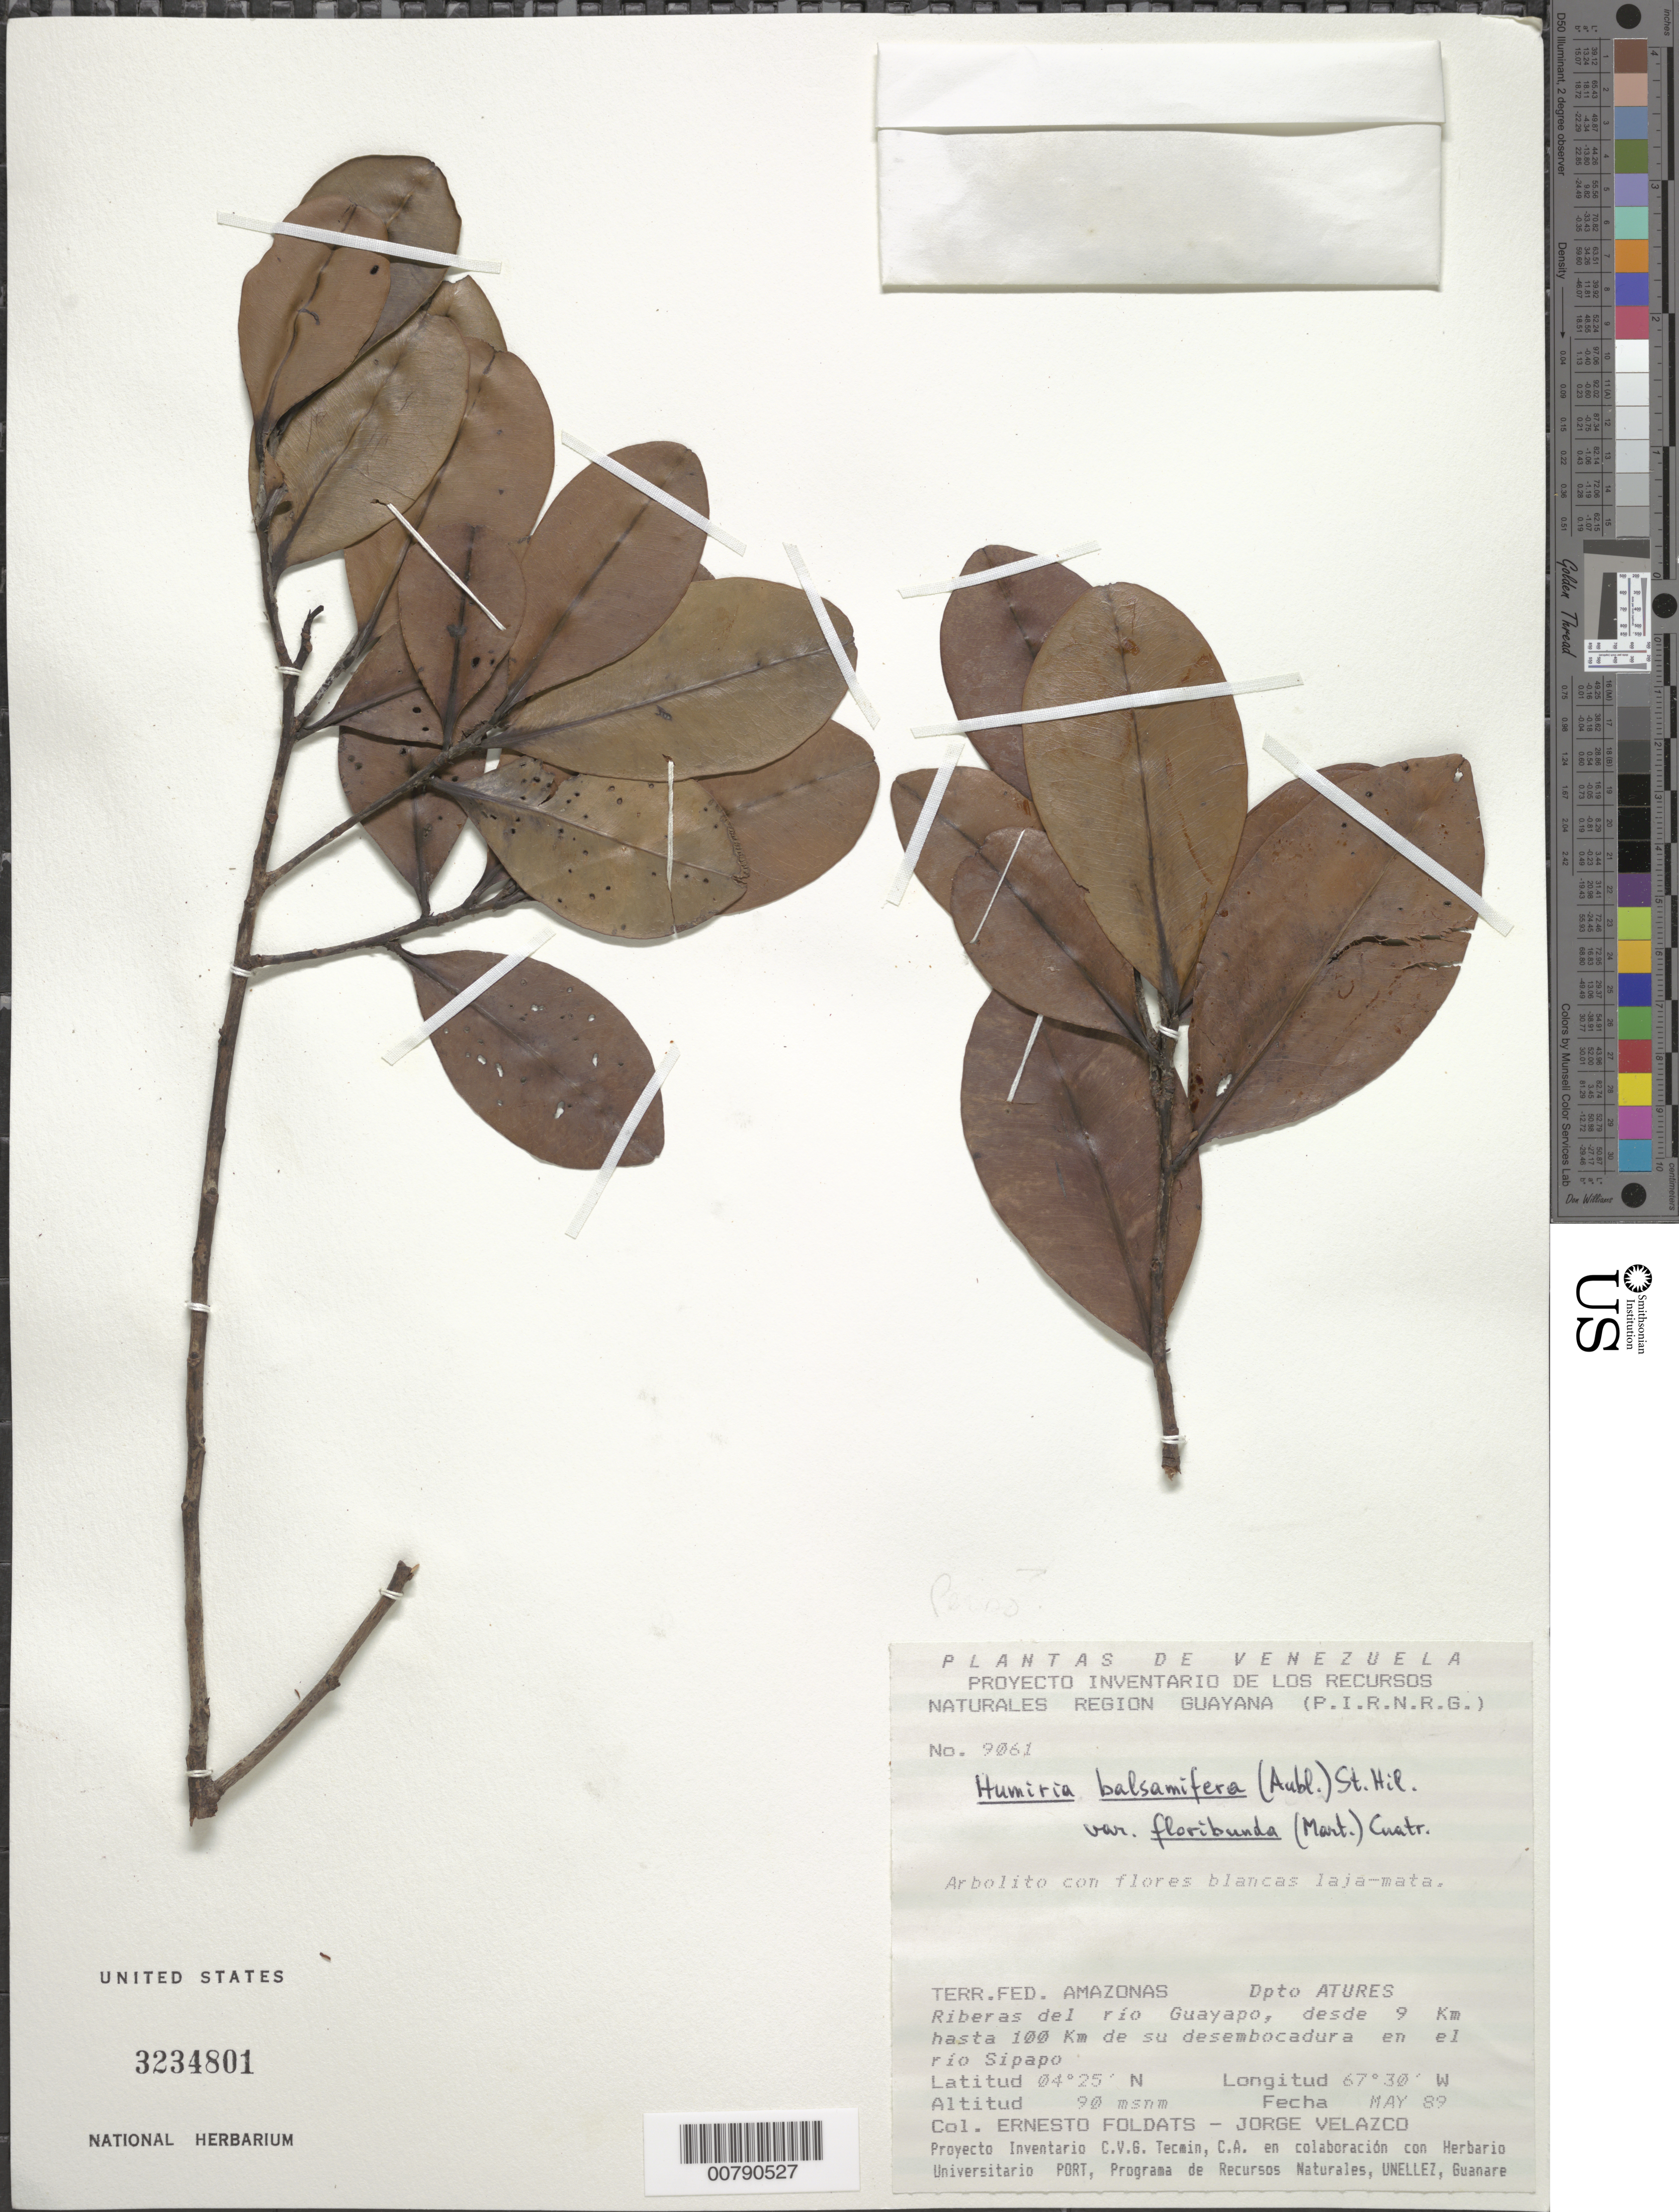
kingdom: Plantae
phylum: Tracheophyta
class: Magnoliopsida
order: Malpighiales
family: Humiriaceae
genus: Humiria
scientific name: Humiria balsamifera var. floribunda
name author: (Mart.) Cuatrec.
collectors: E. Foldats & J. Velazco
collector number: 9061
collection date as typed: May-89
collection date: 1989-05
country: Venezuela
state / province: Amazonas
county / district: Atures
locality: Río Guaypo entre el Km 100 hasta el km 149 (Raudal) de su embocadura en el Sipapo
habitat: Riberas del río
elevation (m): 90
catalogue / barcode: US 3234801